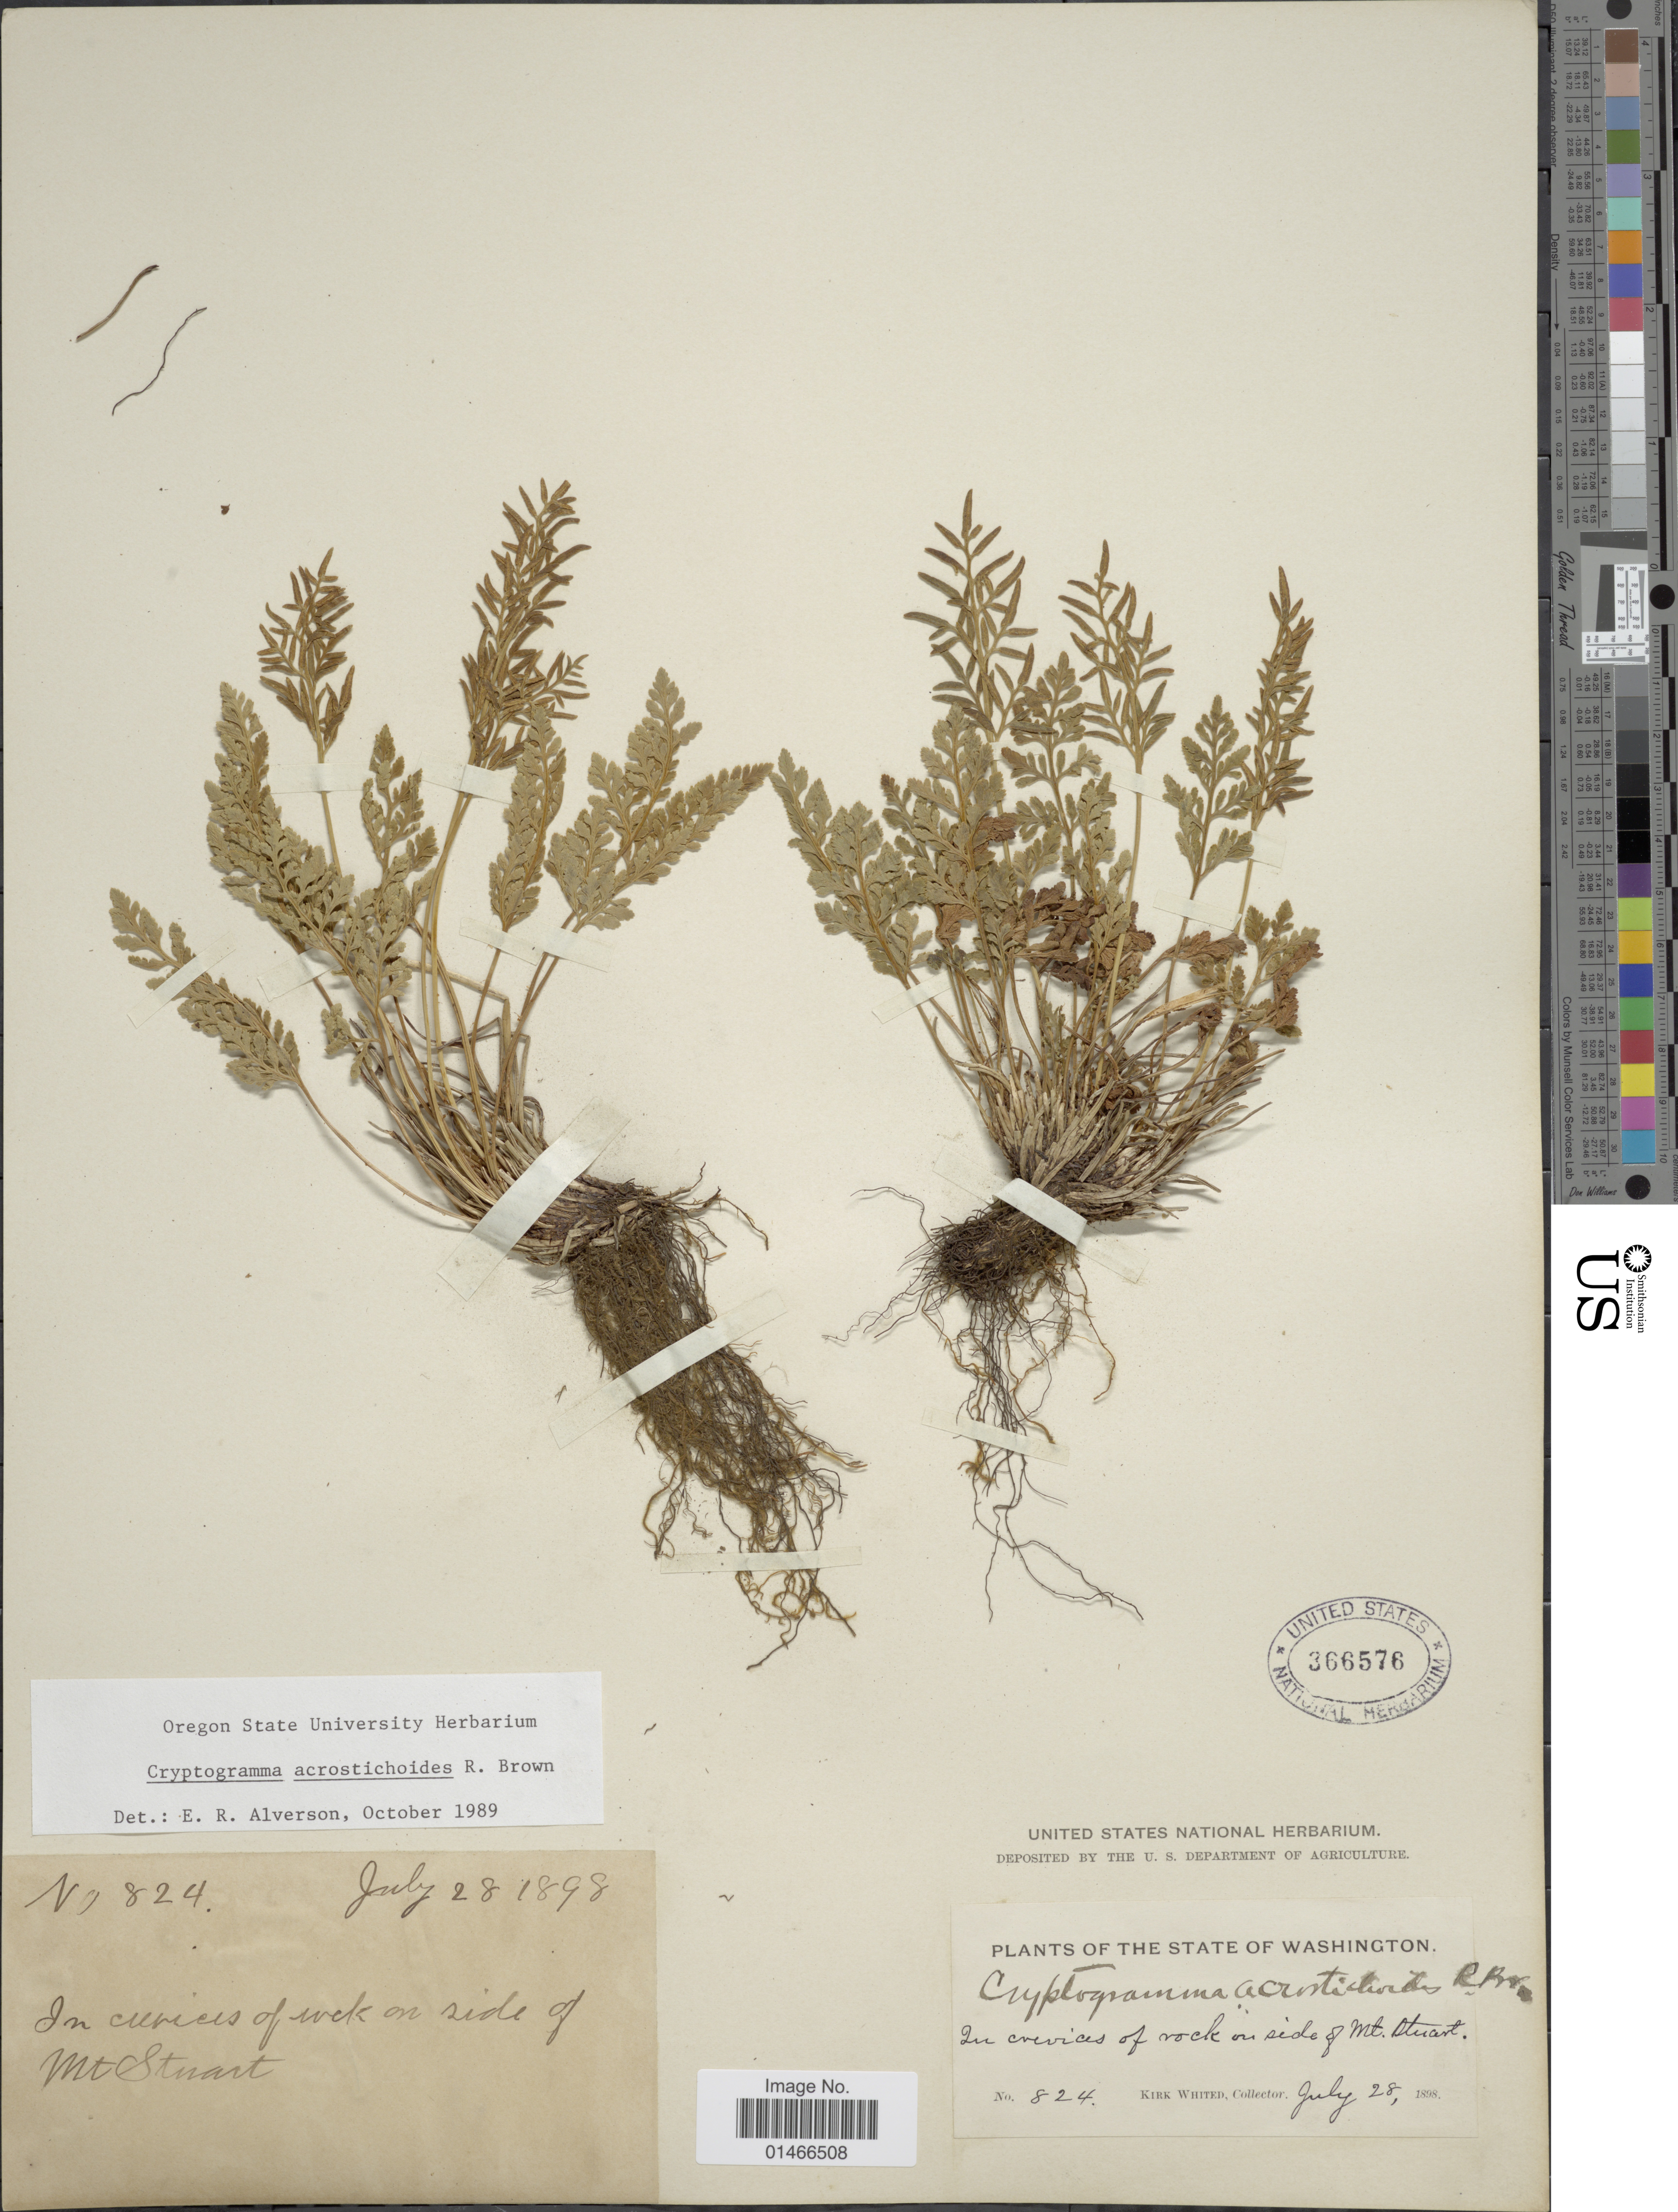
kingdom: Plantae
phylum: Tracheophyta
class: Polypodiopsida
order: Polypodiales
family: Pteridaceae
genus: Cryptogramma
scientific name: Cryptogramma acrostichoides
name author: R. Br.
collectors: K. Whited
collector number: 824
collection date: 1898-07-28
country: United States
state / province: Washington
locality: In crevices of rock on side of Mt. Stuart.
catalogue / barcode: US 366576